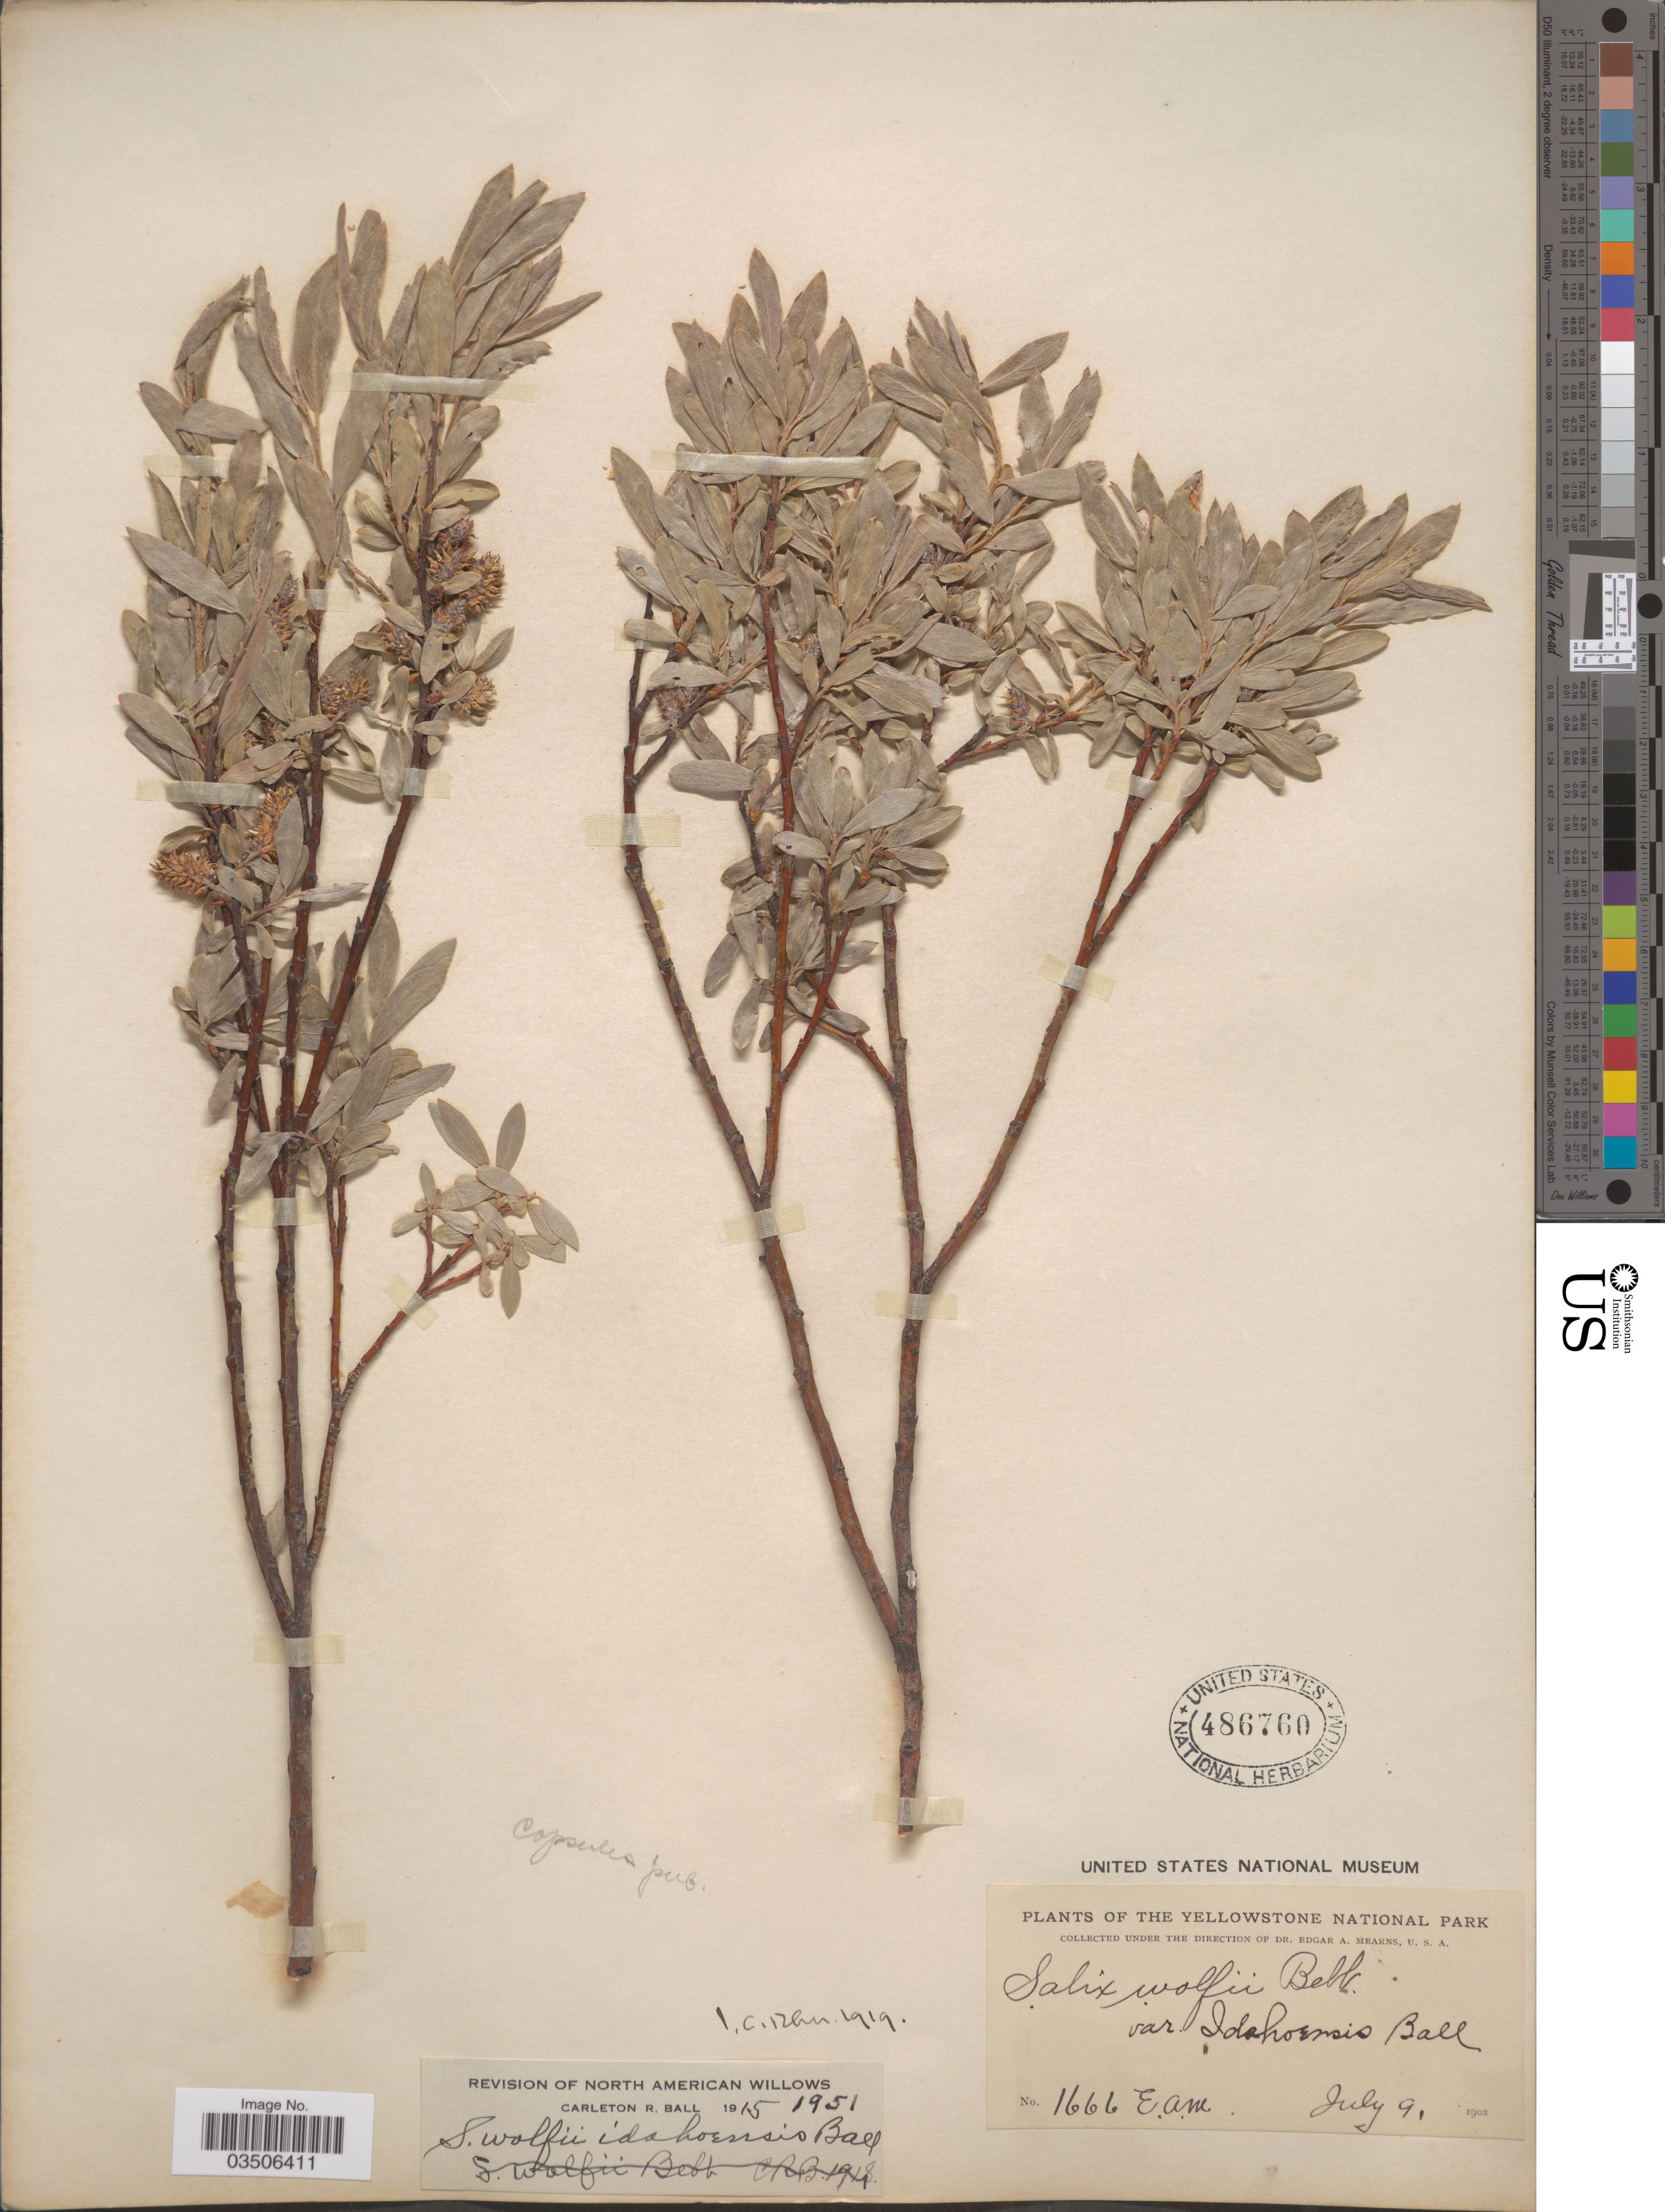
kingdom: Plantae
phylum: Tracheophyta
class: Magnoliopsida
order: Malpighiales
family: Salicaceae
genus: Salix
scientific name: Salix wolfii var. idahoensis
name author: C.R. Ball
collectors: E. A. Mearns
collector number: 1666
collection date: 1902-07-09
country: United States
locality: The Yellowstone National Park.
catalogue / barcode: US 486760